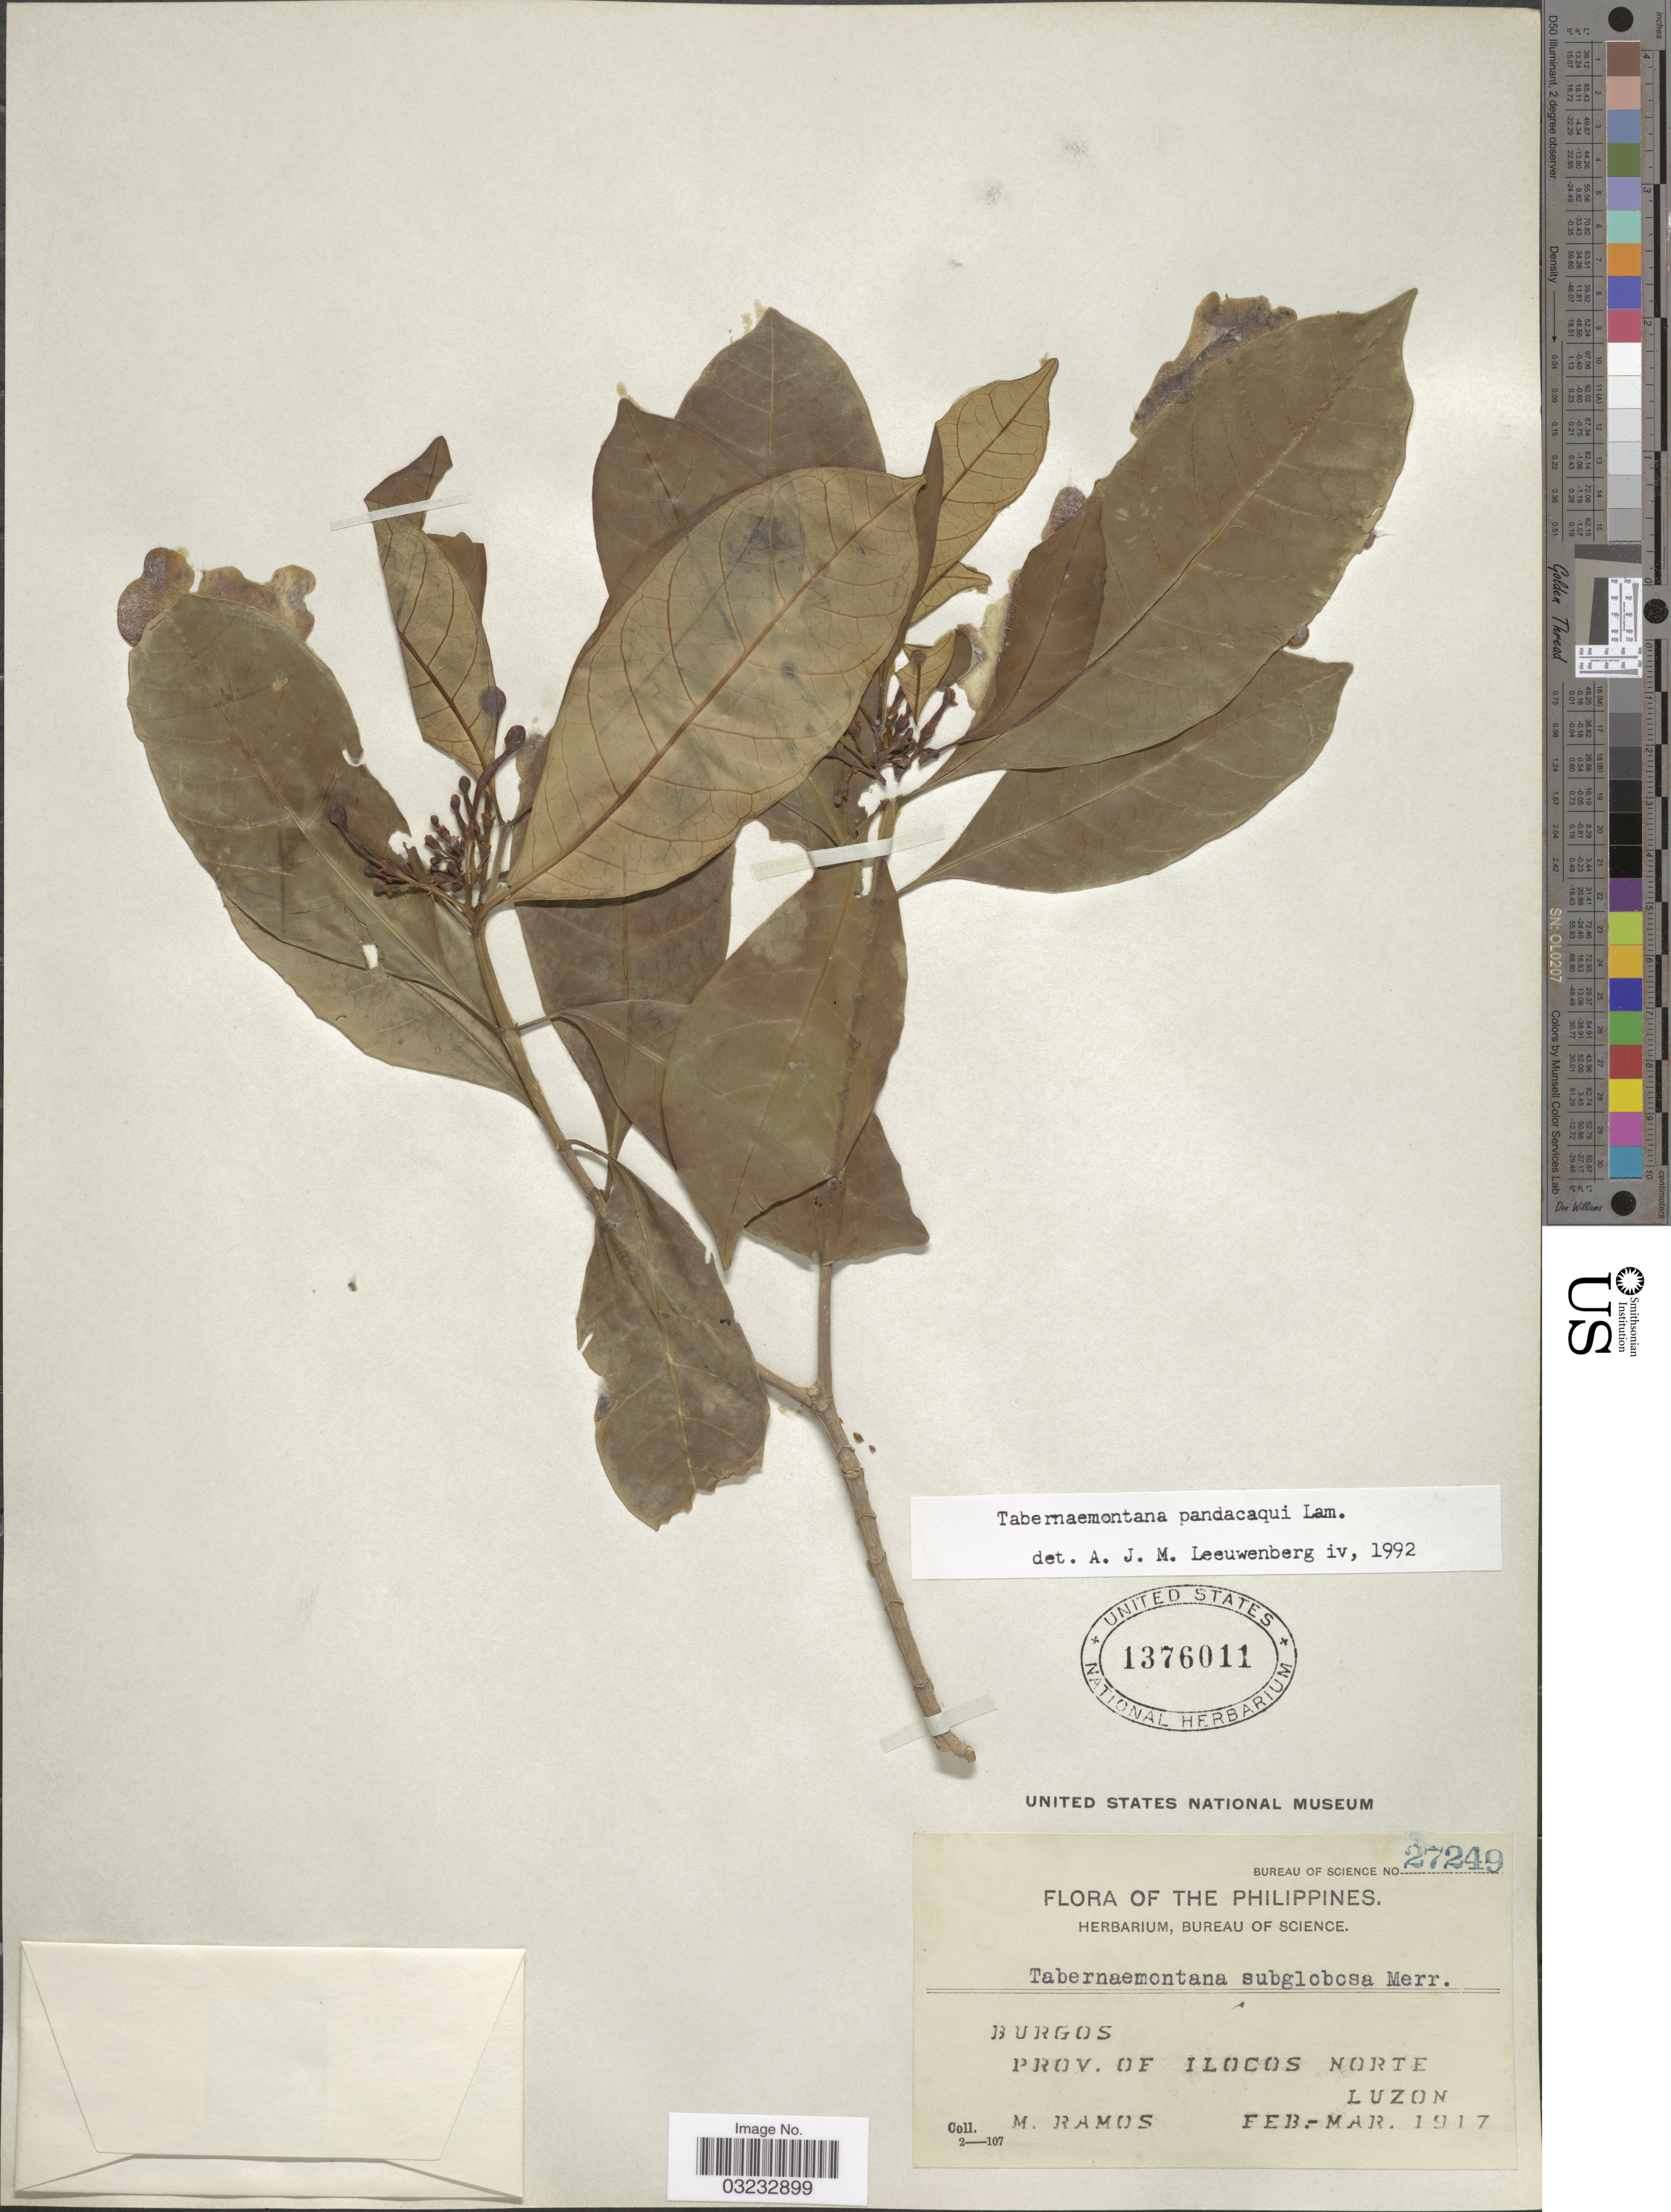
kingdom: Plantae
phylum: Tracheophyta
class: Magnoliopsida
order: Gentianales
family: Apocynaceae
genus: Tabernaemontana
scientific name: Tabernaemontana pandacaqui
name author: Poir.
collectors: M. Ramos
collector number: Bureau of Science 27249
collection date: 1917-02/1917-03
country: Philippines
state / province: Ilocos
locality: Burgos, Prov. of Ilocos Norte, Luzon.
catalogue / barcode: US 1376011